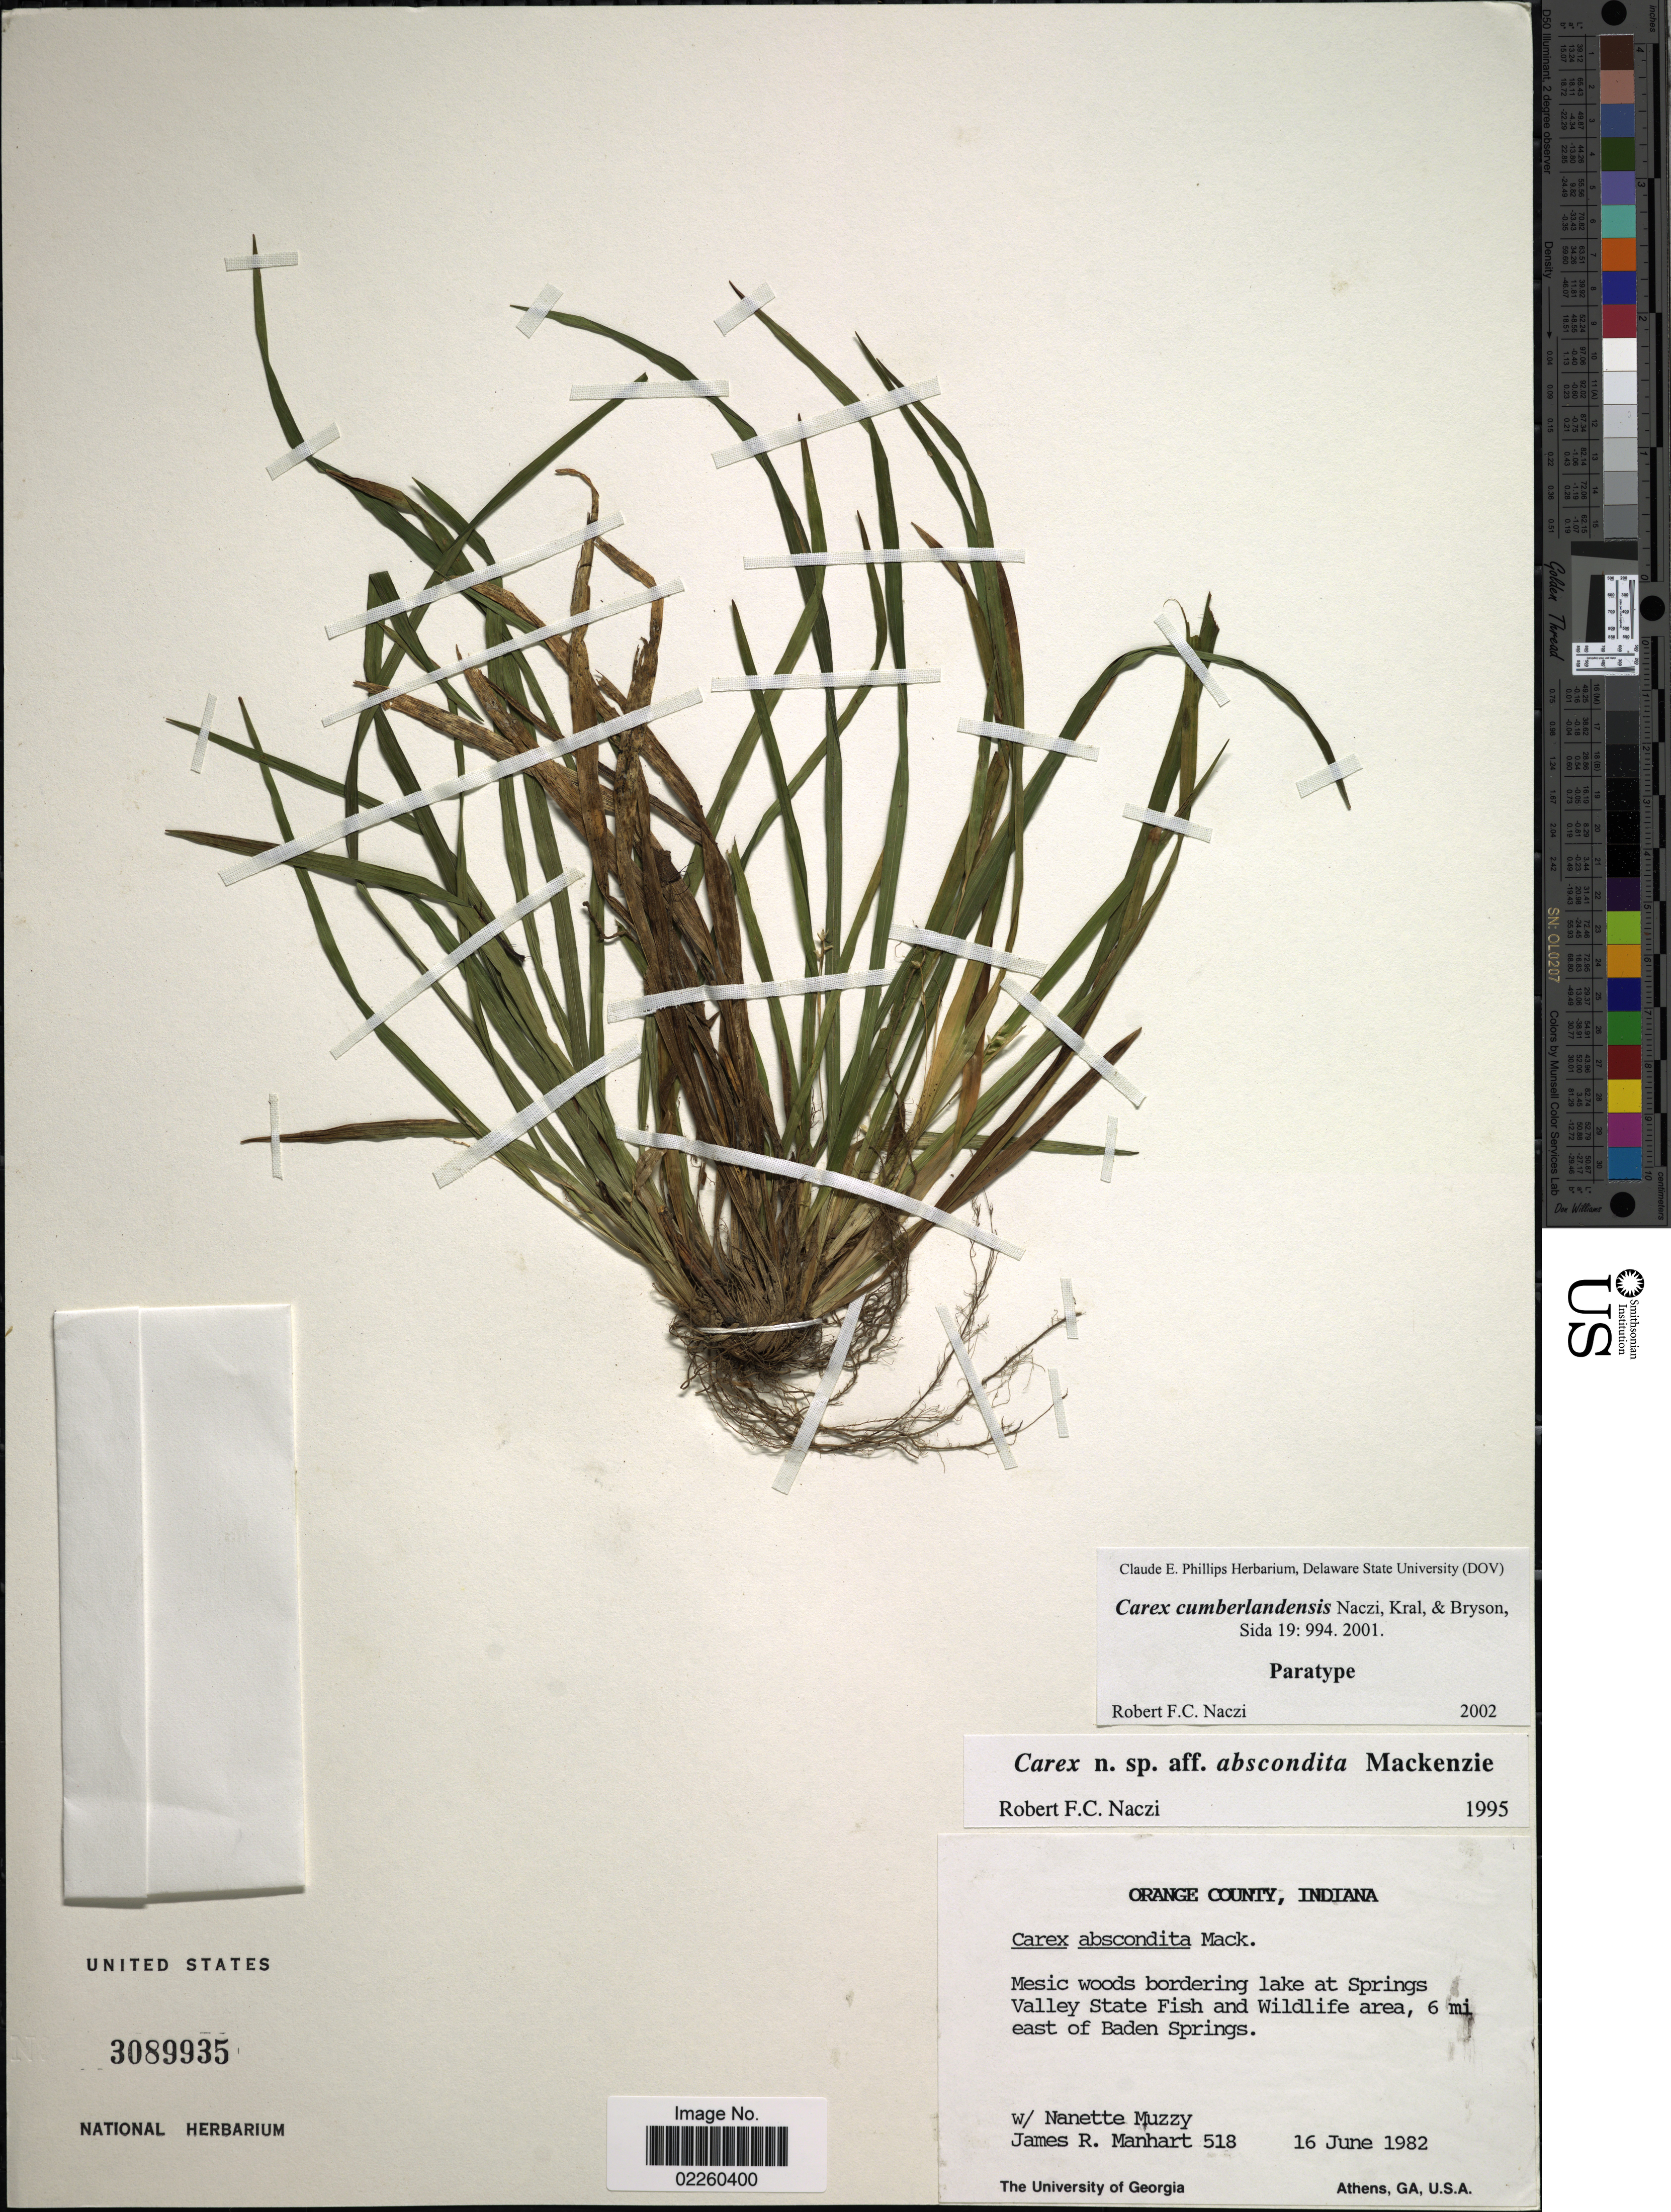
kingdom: Plantae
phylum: Tracheophyta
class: Liliopsida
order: Poales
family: Cyperaceae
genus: Carex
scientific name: Carex cumberlandensis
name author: Naczi & et al.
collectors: N. Muzzy & J. Manhart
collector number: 518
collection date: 1982-06-16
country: United States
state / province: Indiana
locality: Orange County, Mesic woods bordering lake at Springs Valley State Fish and Wildlife area, 6 mi east of Baden Springs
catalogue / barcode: US 3089935